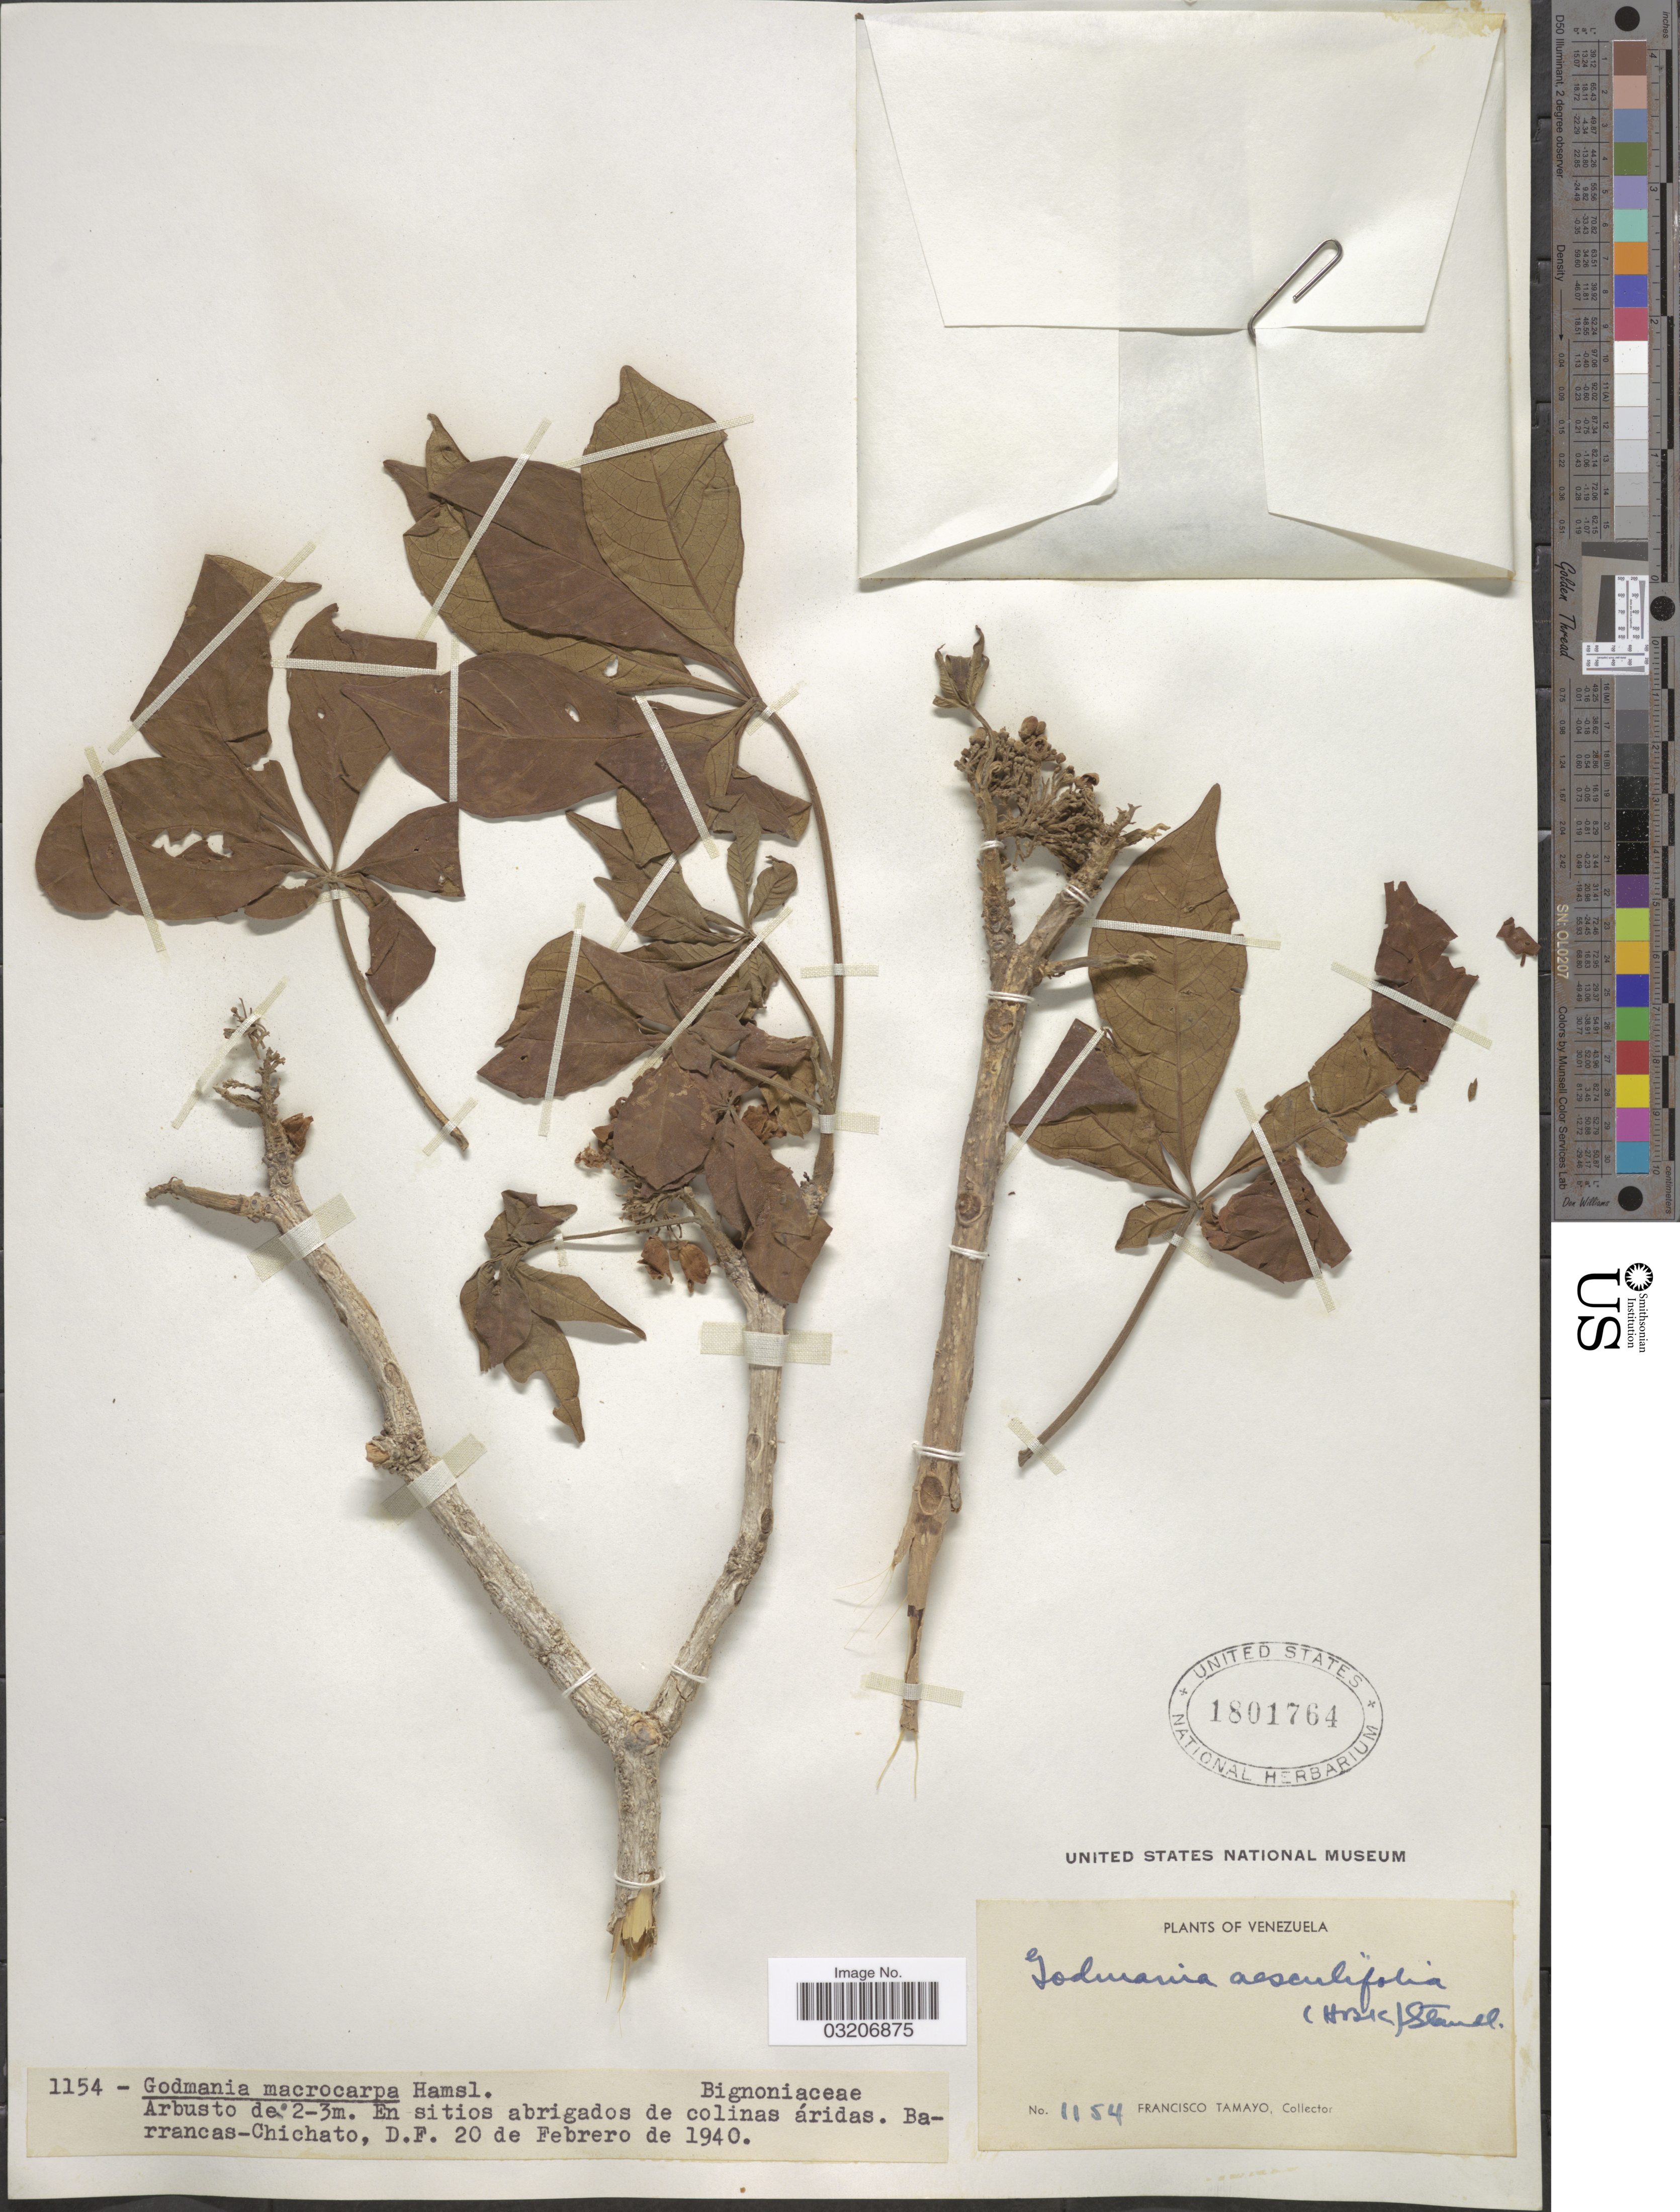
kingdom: Plantae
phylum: Tracheophyta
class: Magnoliopsida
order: Lamiales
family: Bignoniaceae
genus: Godmania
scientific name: Godmania aesculifolia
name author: Standl.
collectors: F. Tamayo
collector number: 1154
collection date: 1940-02-20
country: Venezuela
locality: En sitios abrigados de colinas áridas. Barrancas-Chichato, D.F.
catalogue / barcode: US 1801764